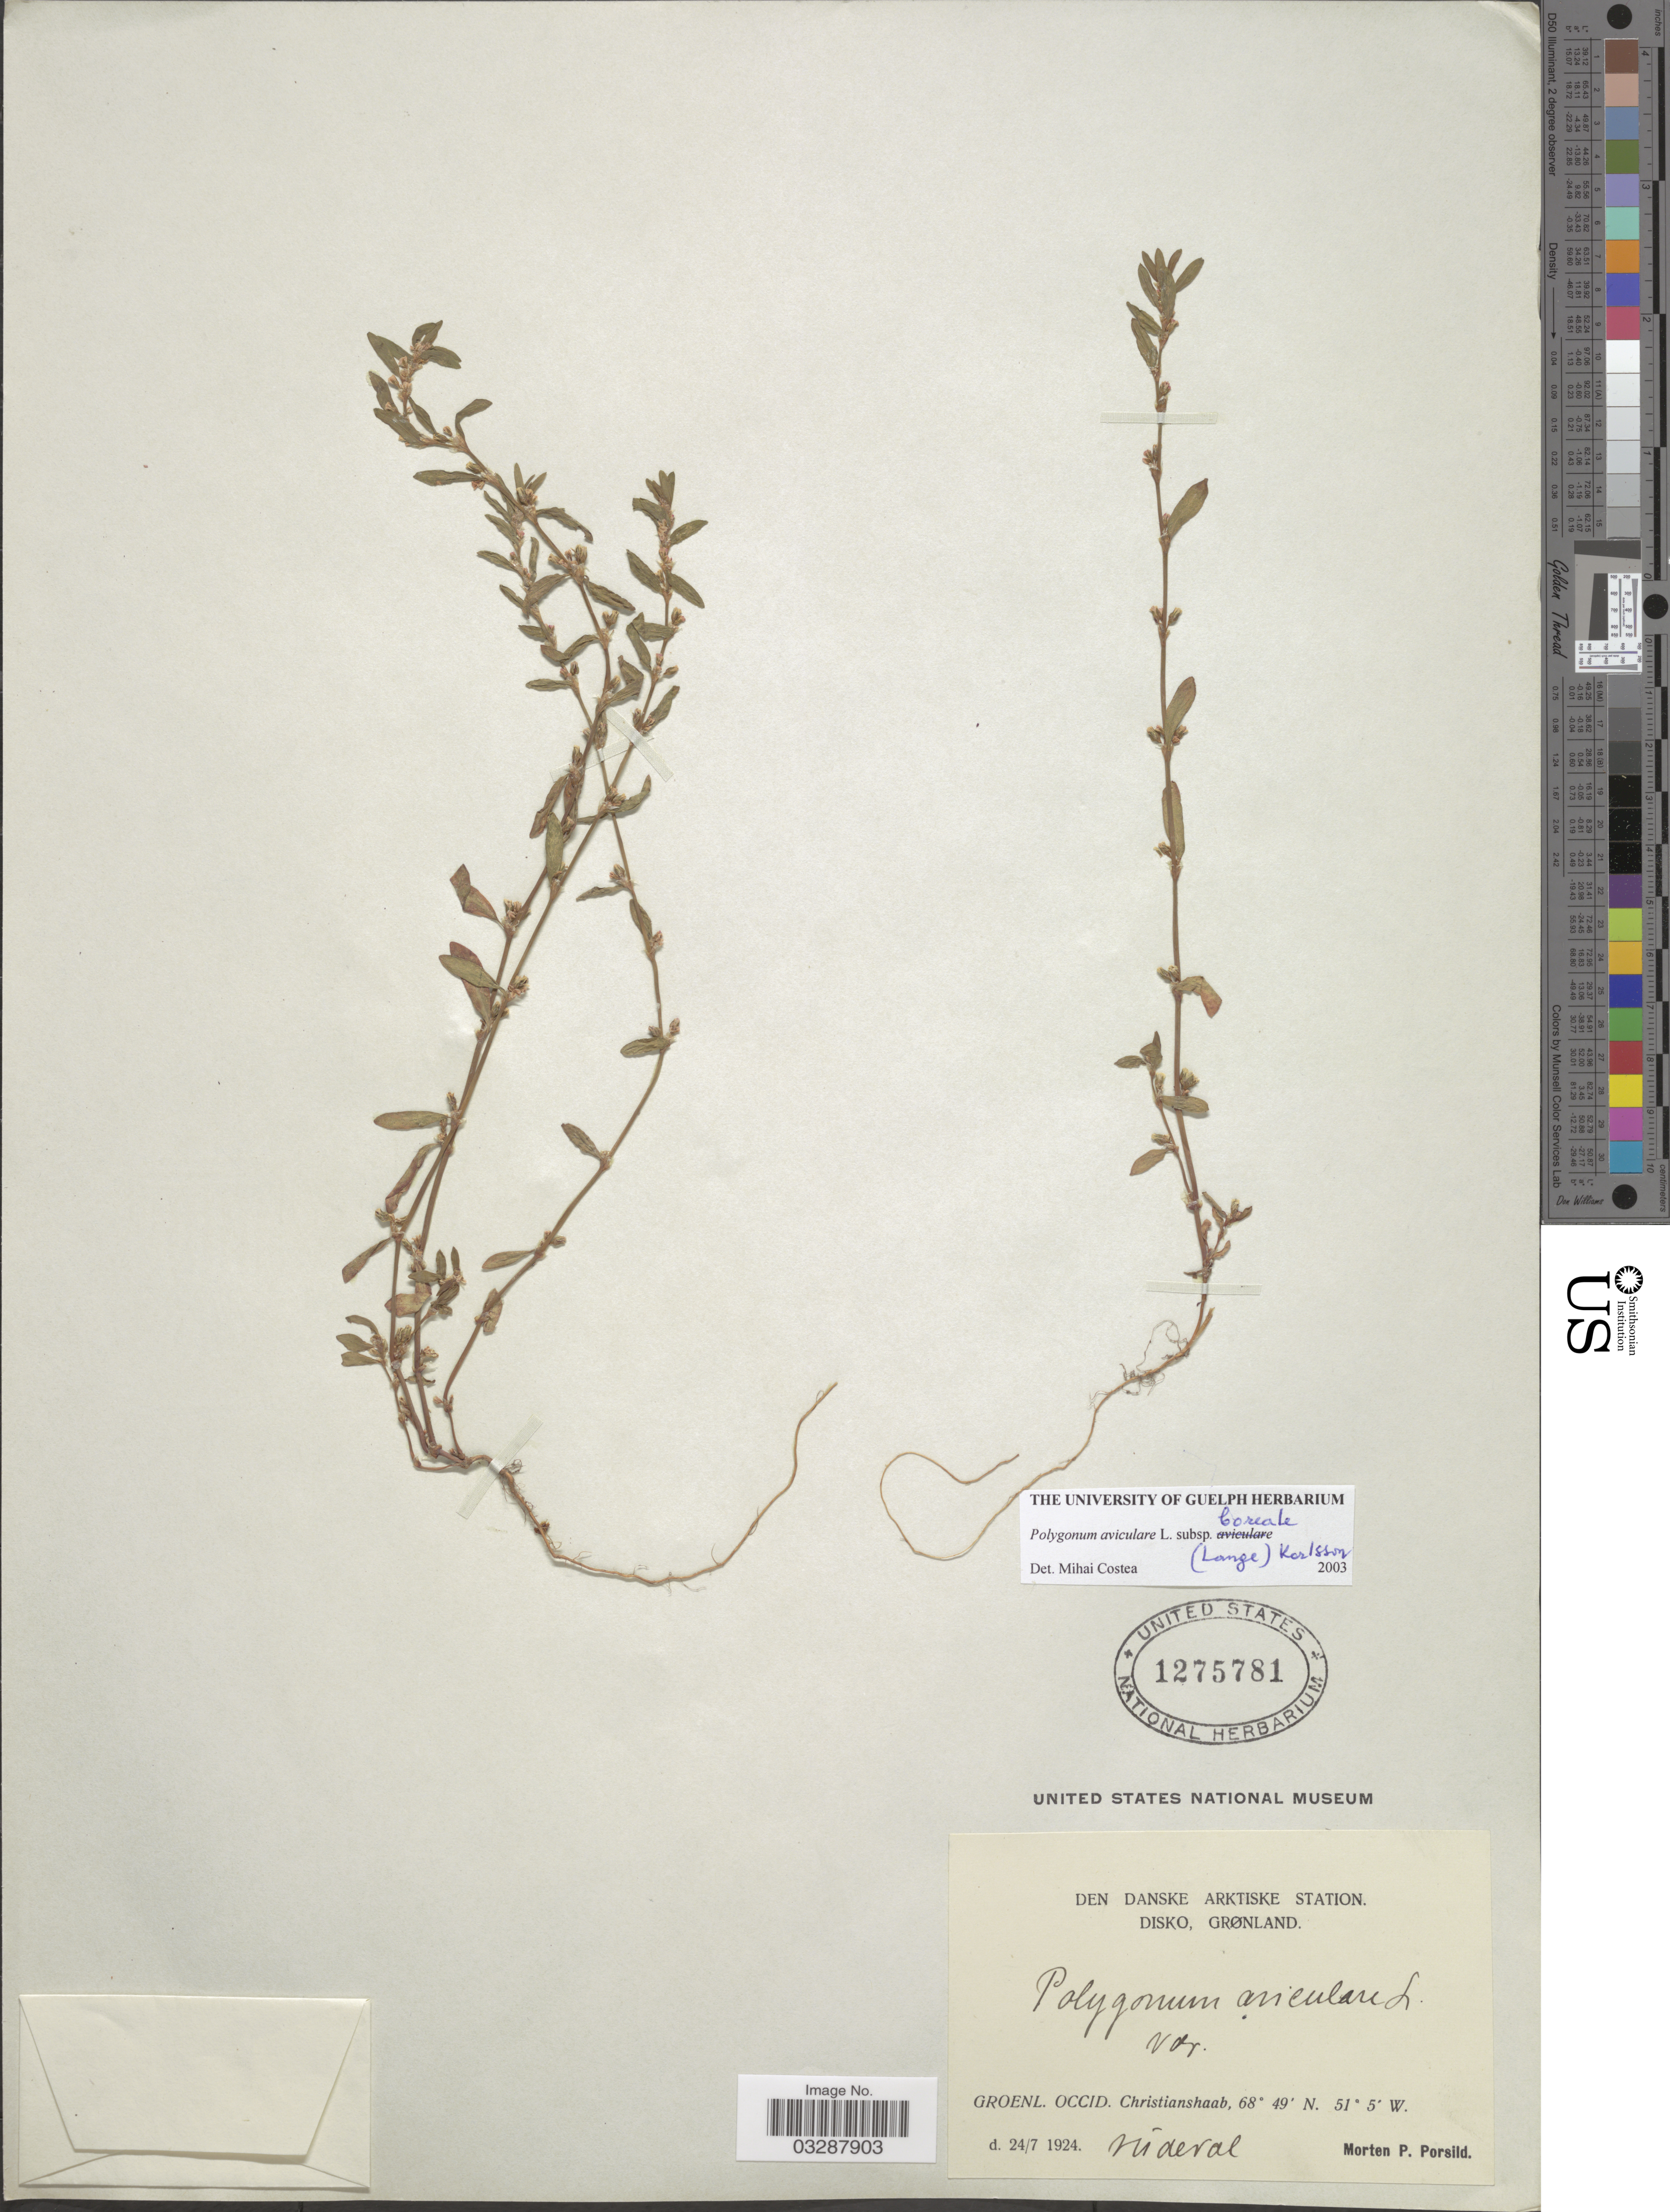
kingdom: Plantae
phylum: Tracheophyta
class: Magnoliopsida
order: Caryophyllales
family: Polygonaceae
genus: Polygonum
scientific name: Polygonum aviculare subsp. boreale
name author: (Lange) Karlsson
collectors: M. P. Porsild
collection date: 1924-07-24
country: Greenland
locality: Den Danske Arktiske Station. Disko, Grønland. Groenl. Occid. Christianshaab.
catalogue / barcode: US 1275781